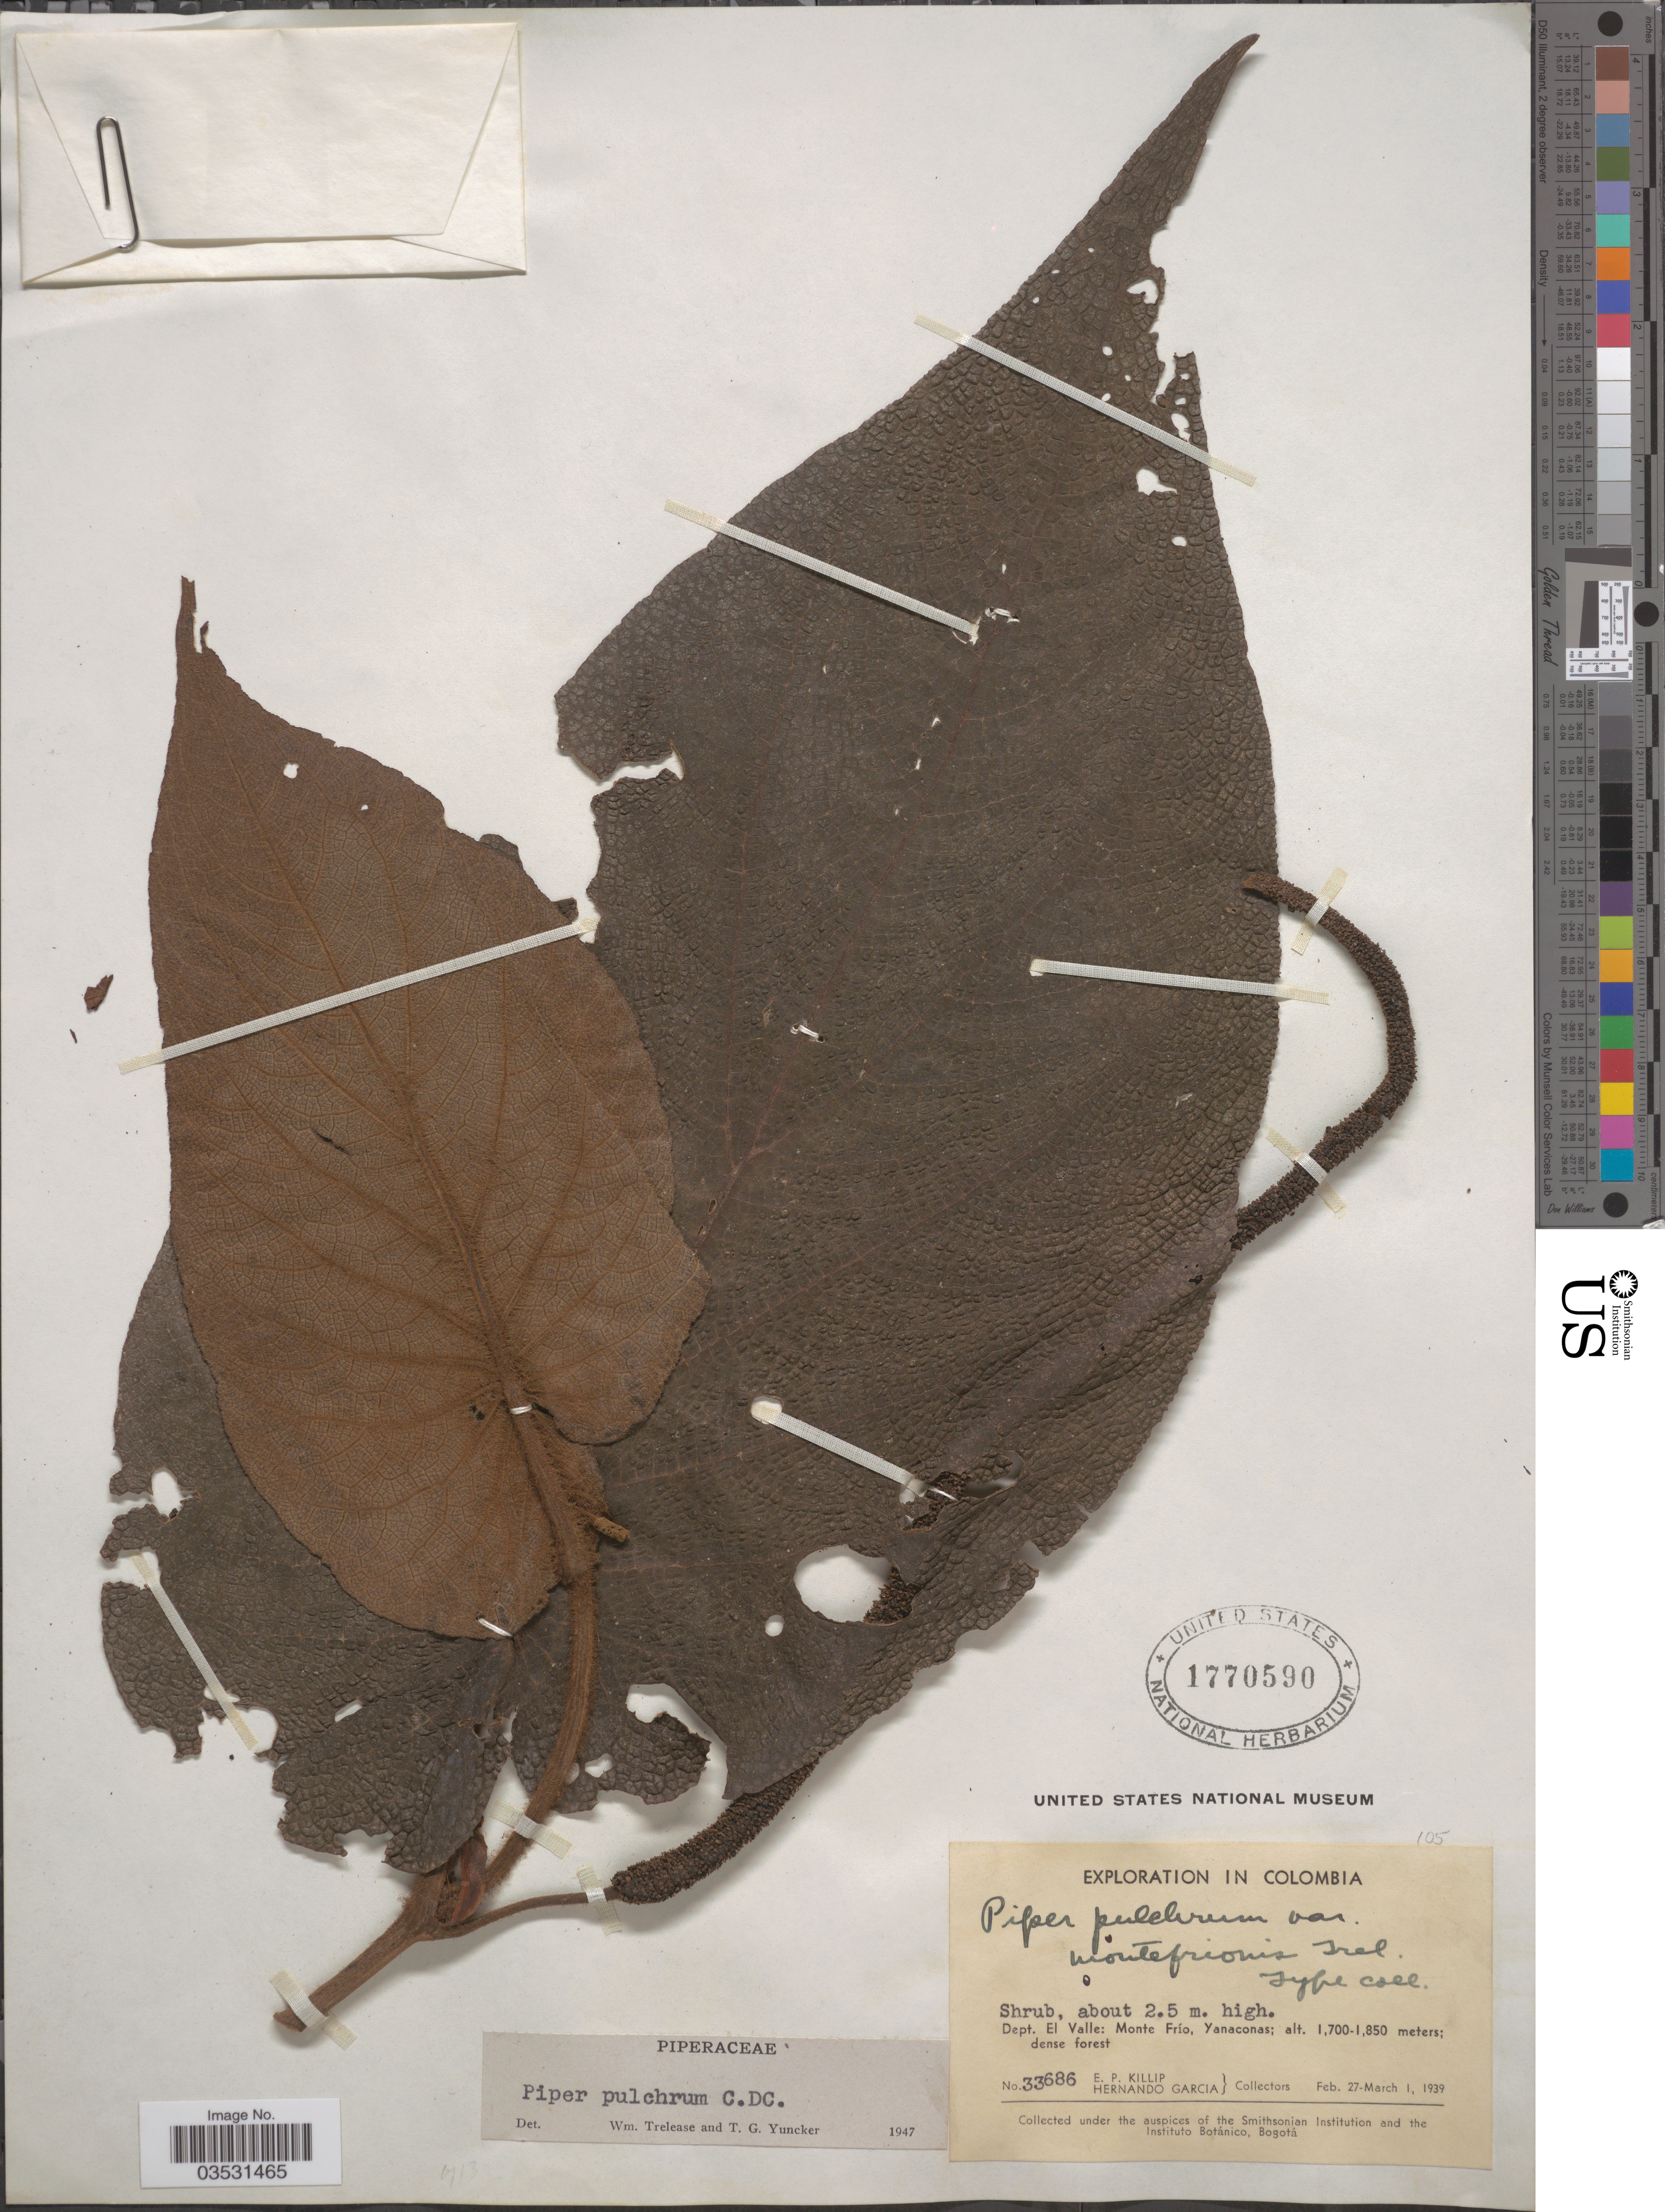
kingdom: Plantae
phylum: Tracheophyta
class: Magnoliopsida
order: Piperales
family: Piperaceae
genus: Piper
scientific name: Piper pulchrum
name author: C. DC.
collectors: E. P. Killip & H. Garcia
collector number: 33686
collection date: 1939-02-27/1939-03-01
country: Colombia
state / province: Valle del Cauca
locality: Dept. El Valle: Monte Frío, Yanaconas.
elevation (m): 1700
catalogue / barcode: US 1770590